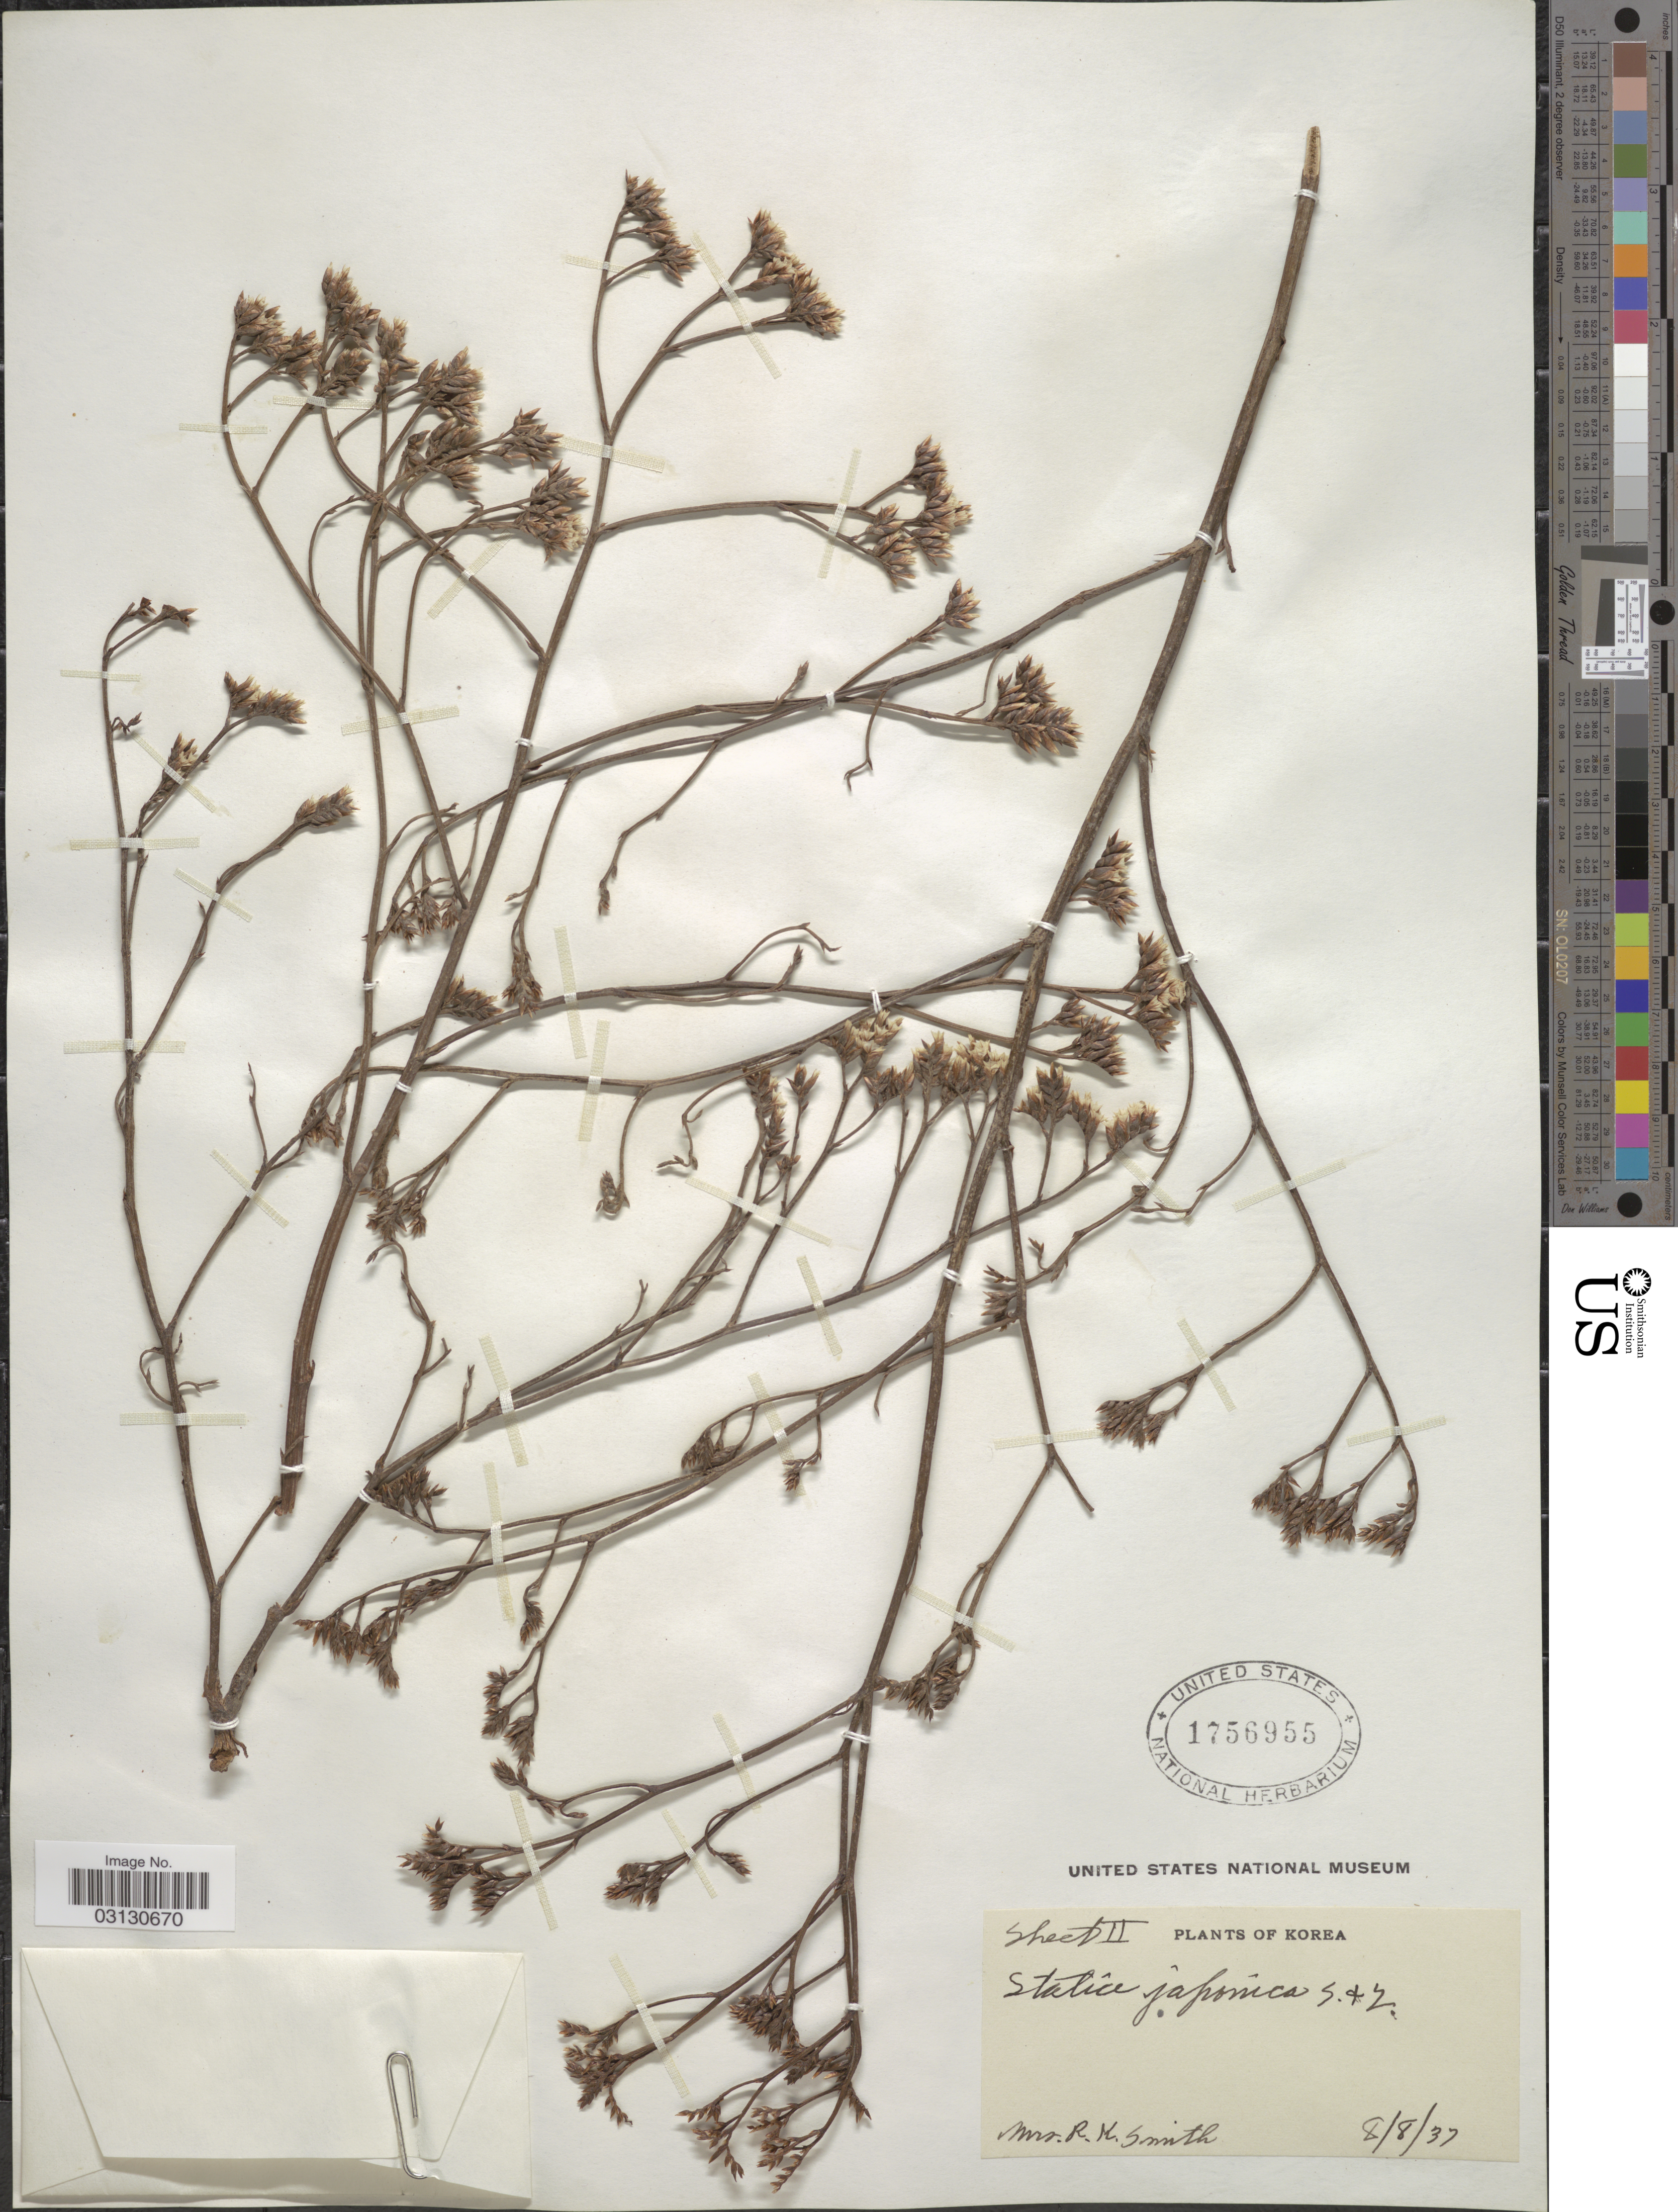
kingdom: Plantae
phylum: Tracheophyta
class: Magnoliopsida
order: Caryophyllales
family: Plumbaginaceae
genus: Limonium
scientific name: Limonium japonicum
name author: Kuntze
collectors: Mrs. R. K. Smith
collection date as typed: Transcribed d/m/y: 8/8/37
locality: Korea.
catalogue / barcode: US 1756955